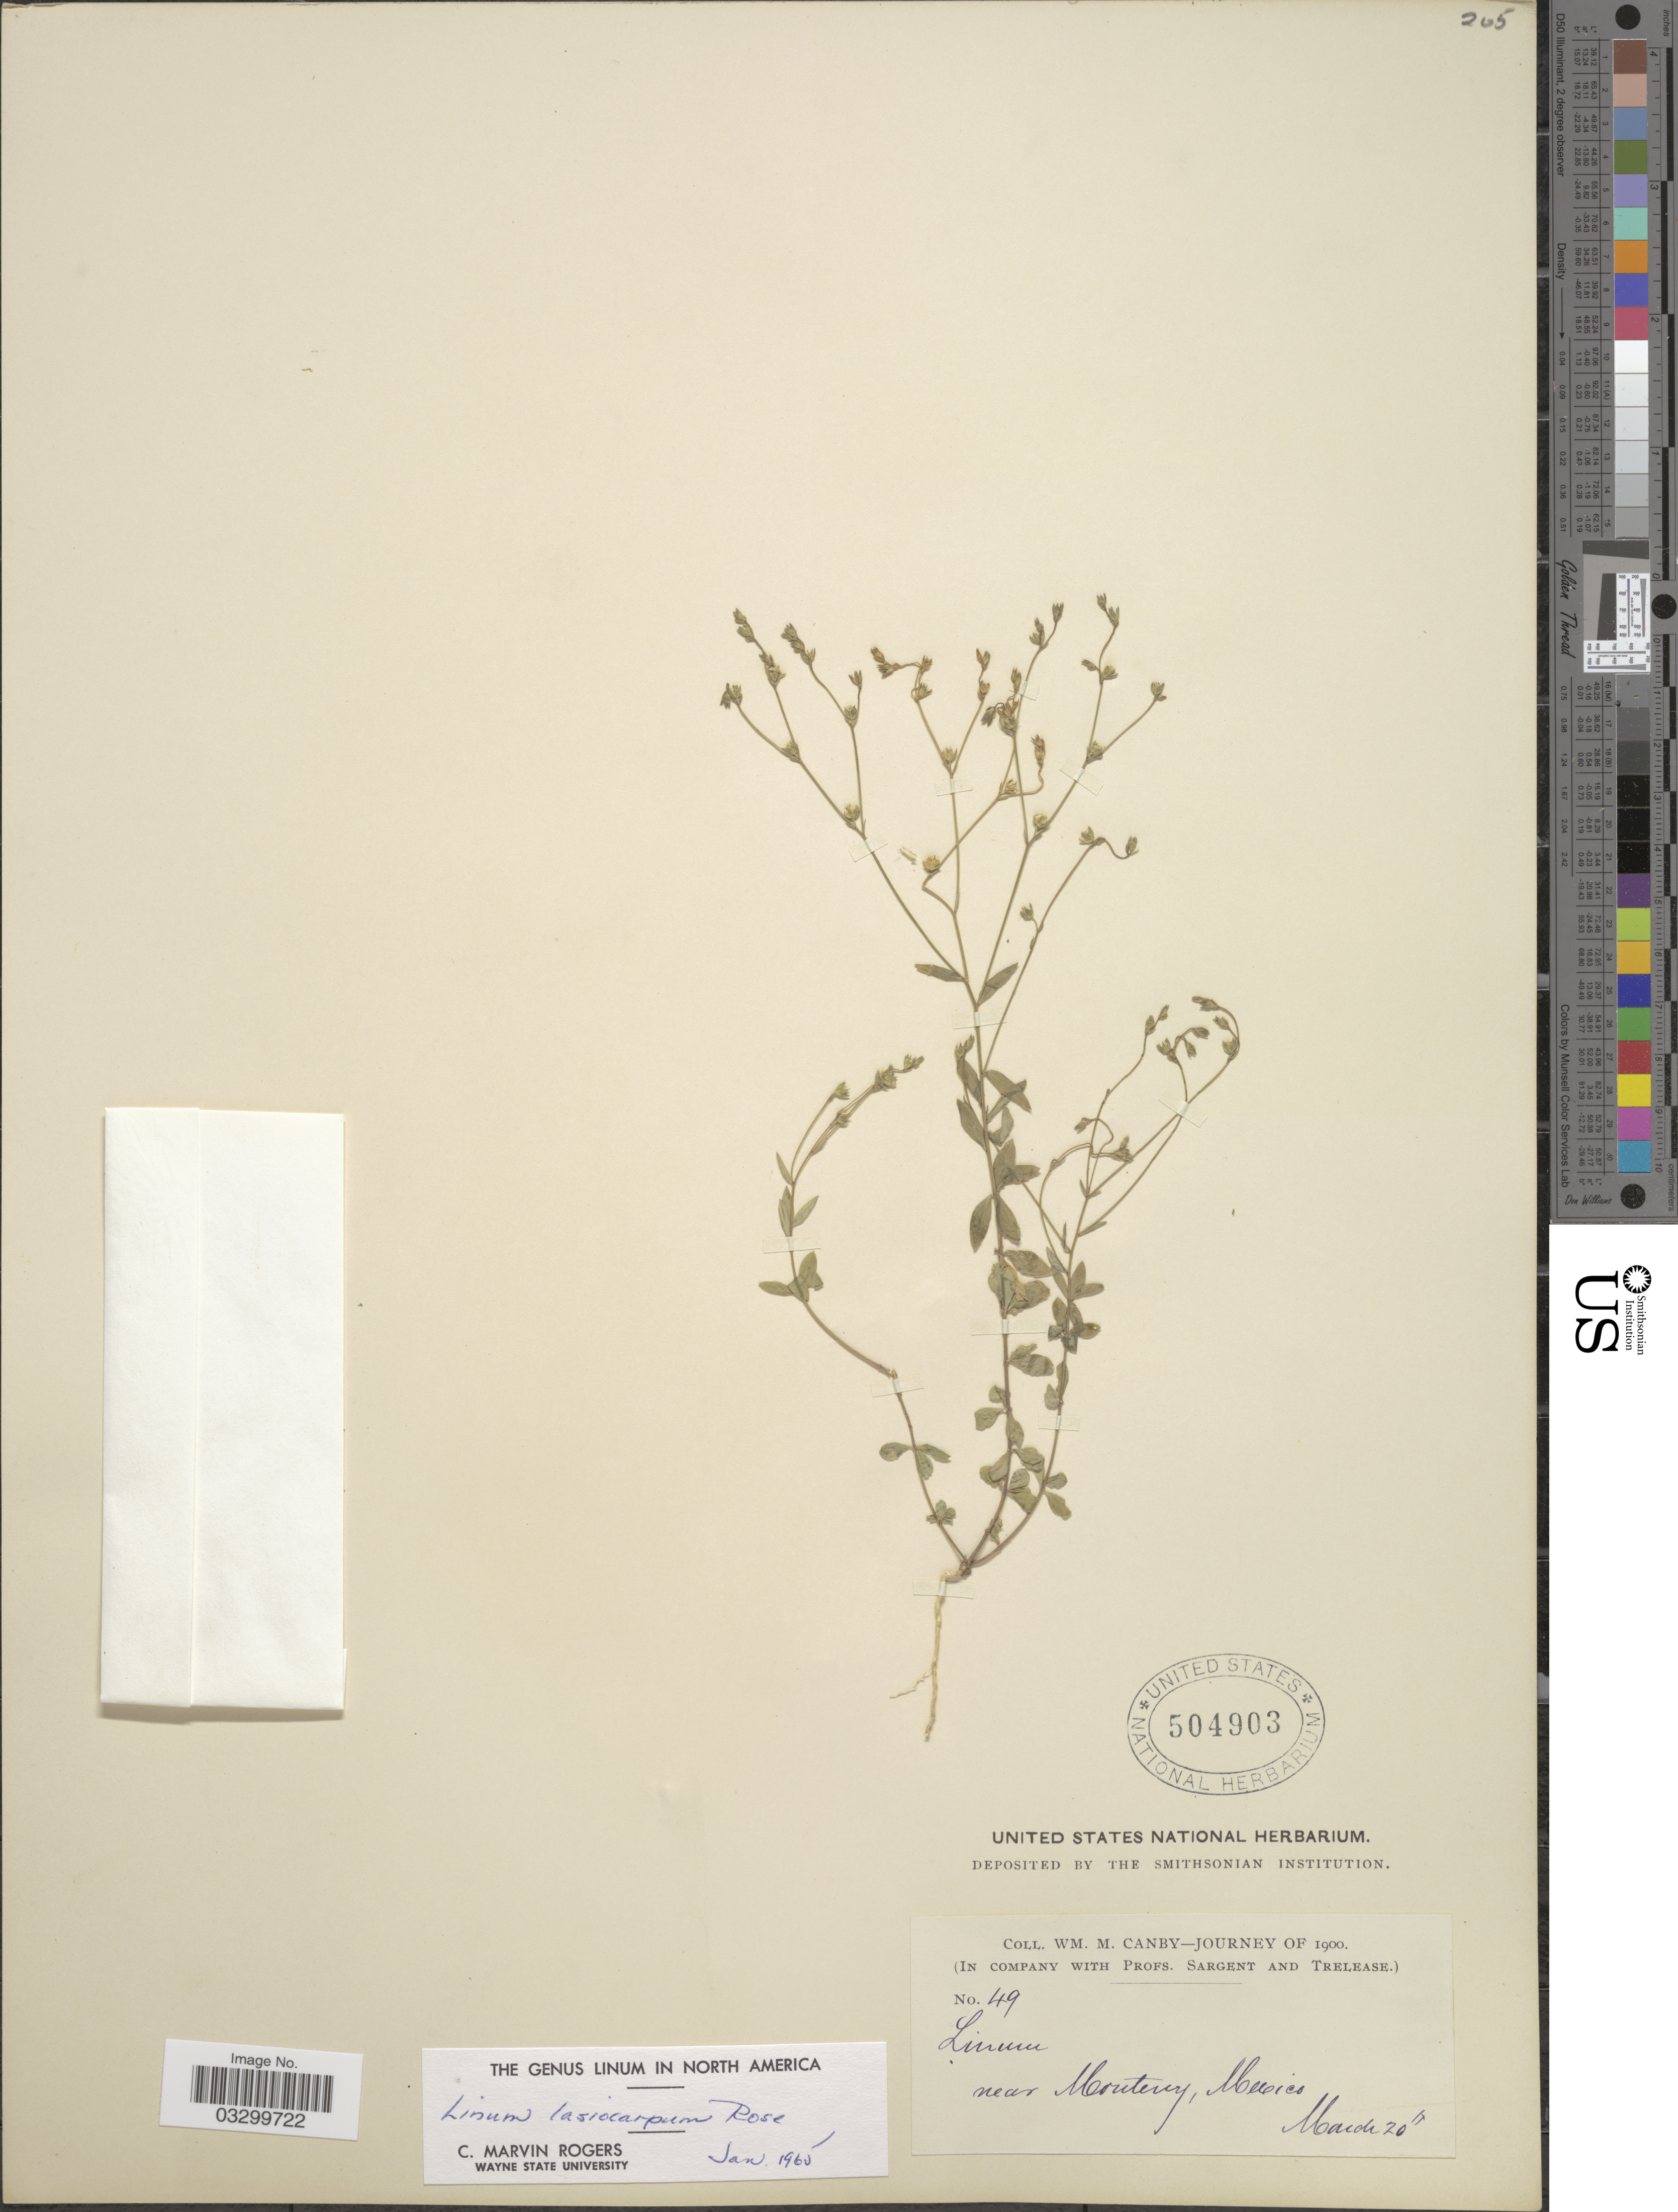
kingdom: Plantae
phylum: Tracheophyta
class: Magnoliopsida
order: Malpighiales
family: Linaceae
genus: Linum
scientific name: Linum lasiocarpum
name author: Rose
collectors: W. M. Canby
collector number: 49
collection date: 1900-03-20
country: Mexico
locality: Near Monterrey.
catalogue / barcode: US 504903